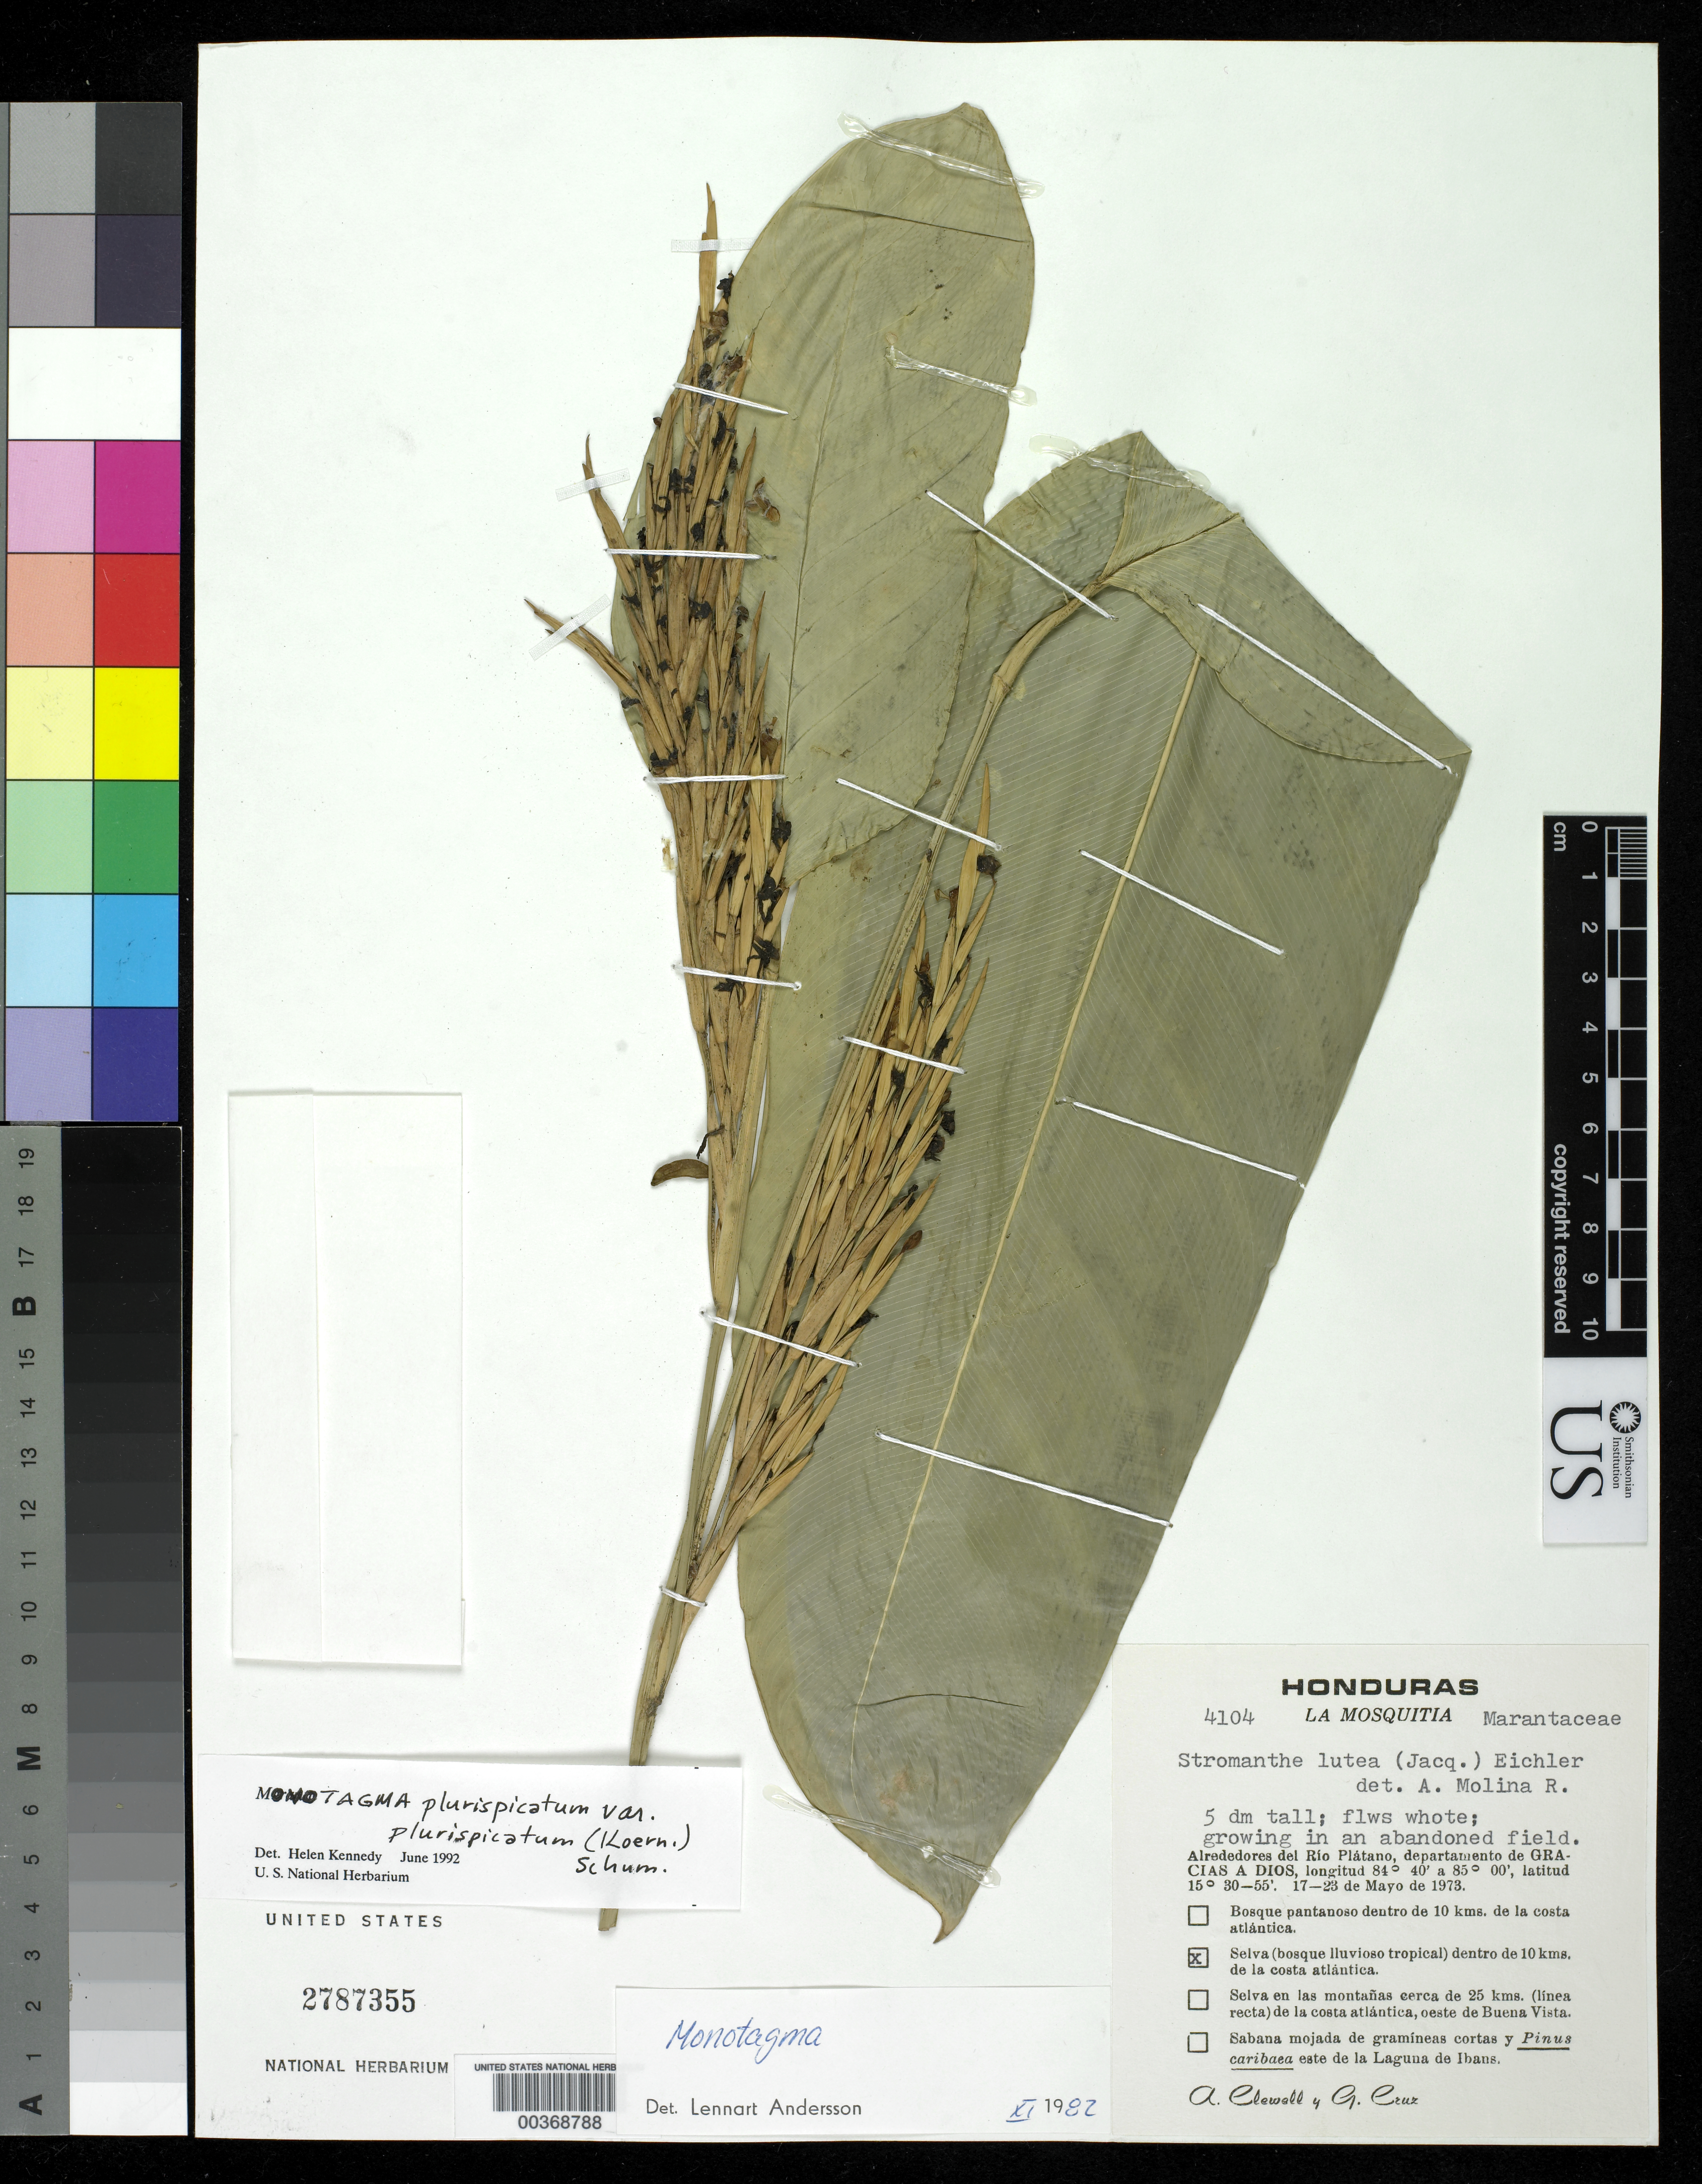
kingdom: Plantae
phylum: Tracheophyta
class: Liliopsida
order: Zingiberales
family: Marantaceae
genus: Monotagma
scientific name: Monotagma plurispicatum var. plurispicatum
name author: (Koern.) K. Schum.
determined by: Kennedy, Helen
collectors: A. Clewell & G. Cruz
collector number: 4104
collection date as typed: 17 May 1973 to 23 May 1973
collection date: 1973-05-17/1973-05-23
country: Honduras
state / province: Gracias de Dios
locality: La Mosquitia, alrededores del río Platano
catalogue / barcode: US 2787355